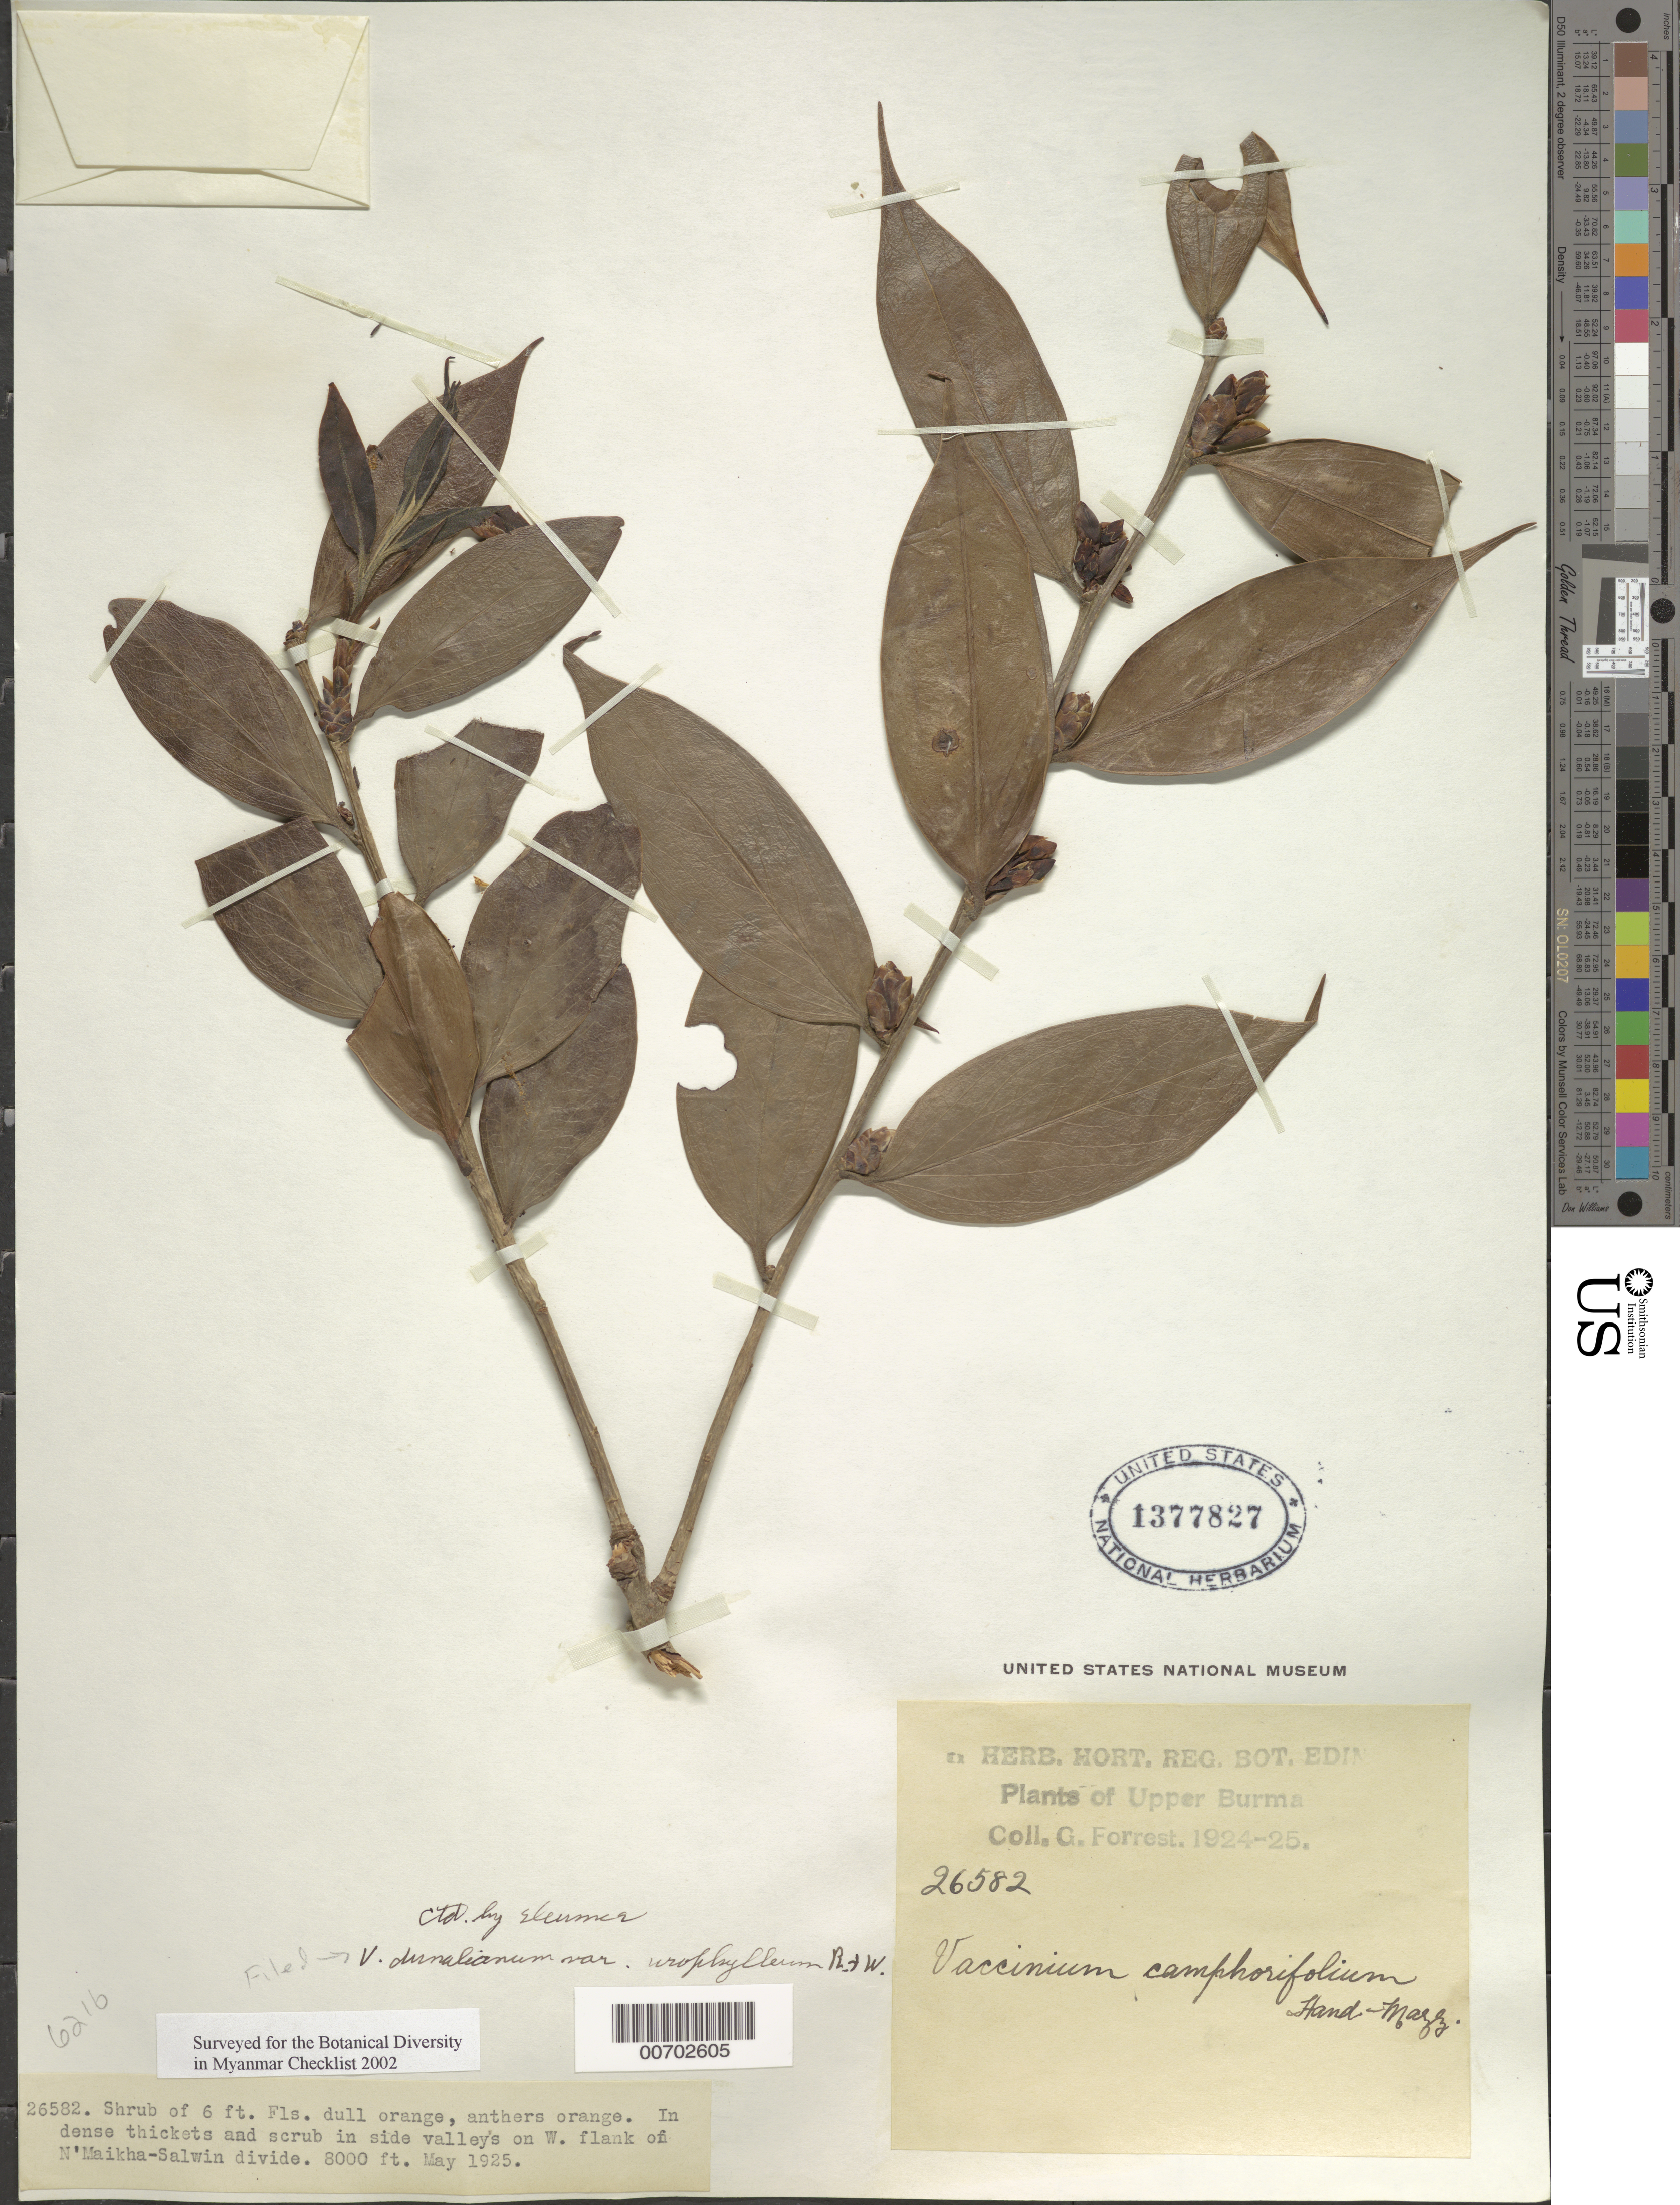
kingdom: Plantae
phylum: Tracheophyta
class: Magnoliopsida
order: Ericales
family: Ericaceae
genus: Vaccinium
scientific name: Vaccinium dunalianum var. urophyllum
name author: Rehder & E.H. Wilson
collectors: G. Forrest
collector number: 26582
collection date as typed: May 1925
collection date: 1925-05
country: Myanmar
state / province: Kachin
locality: N'Maikha-Salwin divide, W flank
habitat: In dense thickets and scrub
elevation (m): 2438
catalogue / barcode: US 1377782